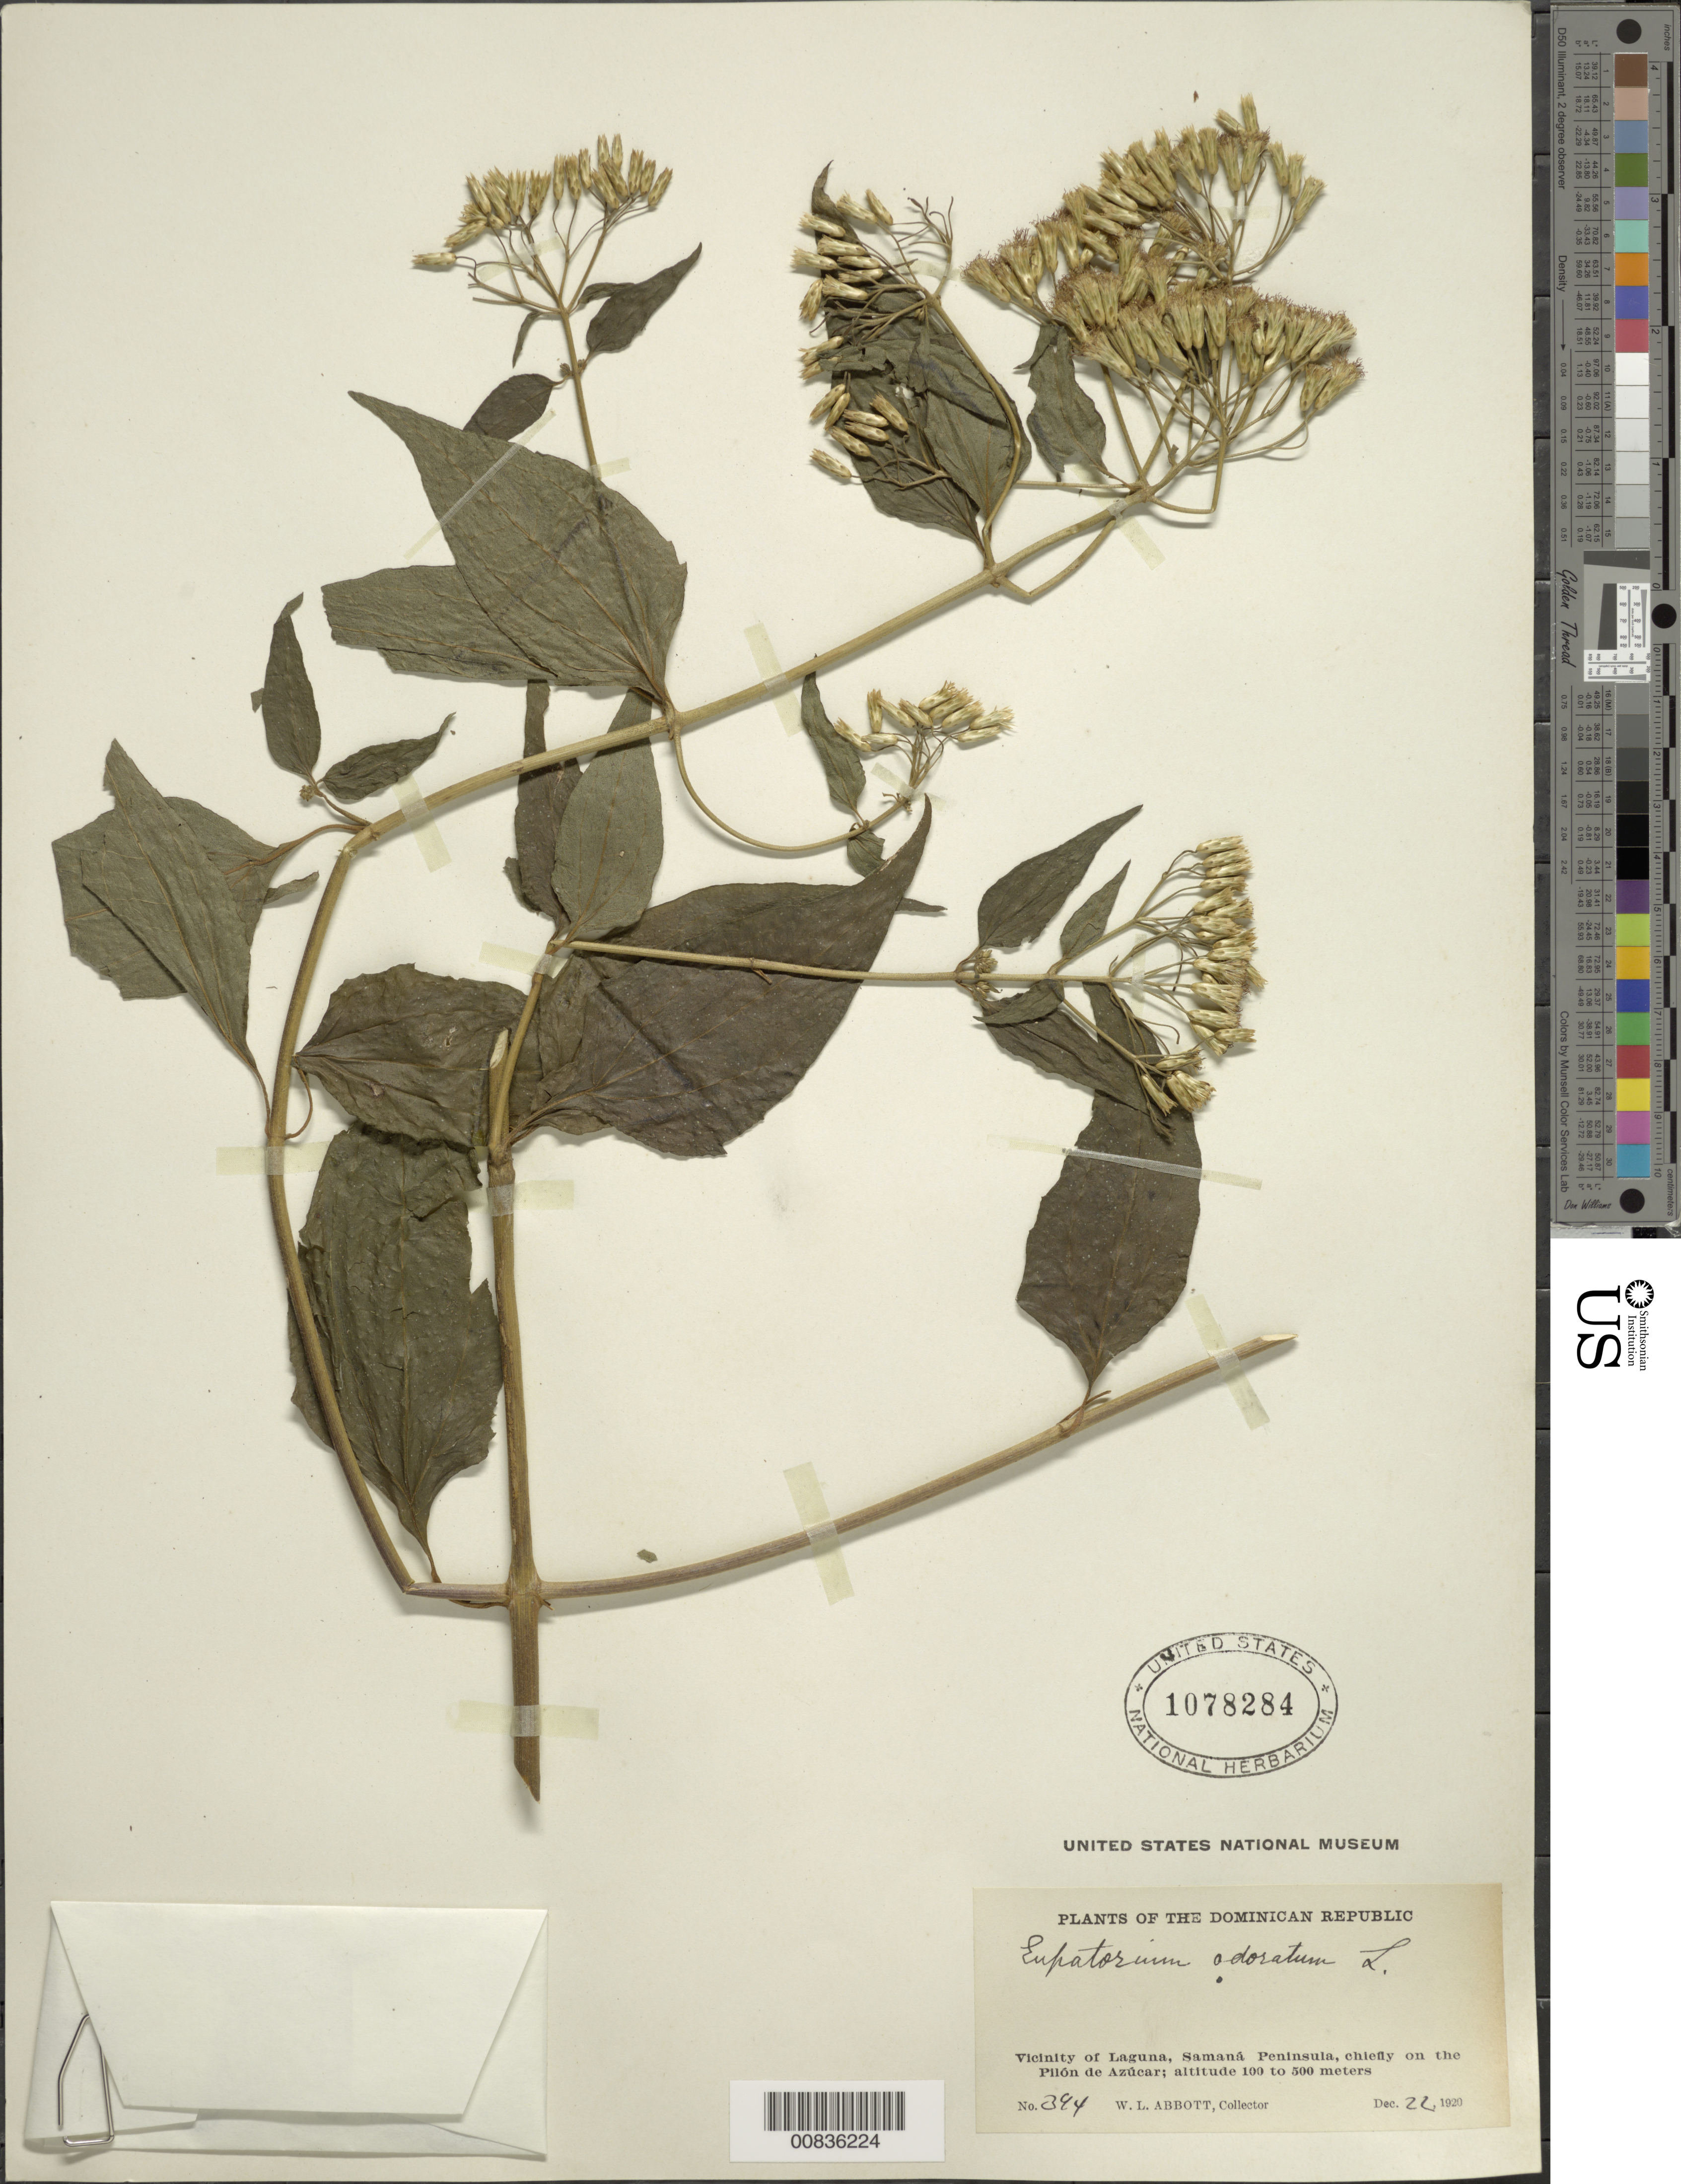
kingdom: Plantae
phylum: Tracheophyta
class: Magnoliopsida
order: Asterales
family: Asteraceae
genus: Chromolaena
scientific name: Chromolaena odorata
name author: (L.) R.M. King & H. Rob.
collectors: W. L. Abbott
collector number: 394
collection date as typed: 22 Dec 1920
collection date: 1920-12-22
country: Dominican Republic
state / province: Samana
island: Hispaniola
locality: Vicinity of Laguna, Samaná Peninsula, chiefly on the Pilón de Azúcar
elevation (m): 100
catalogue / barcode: US 1078284